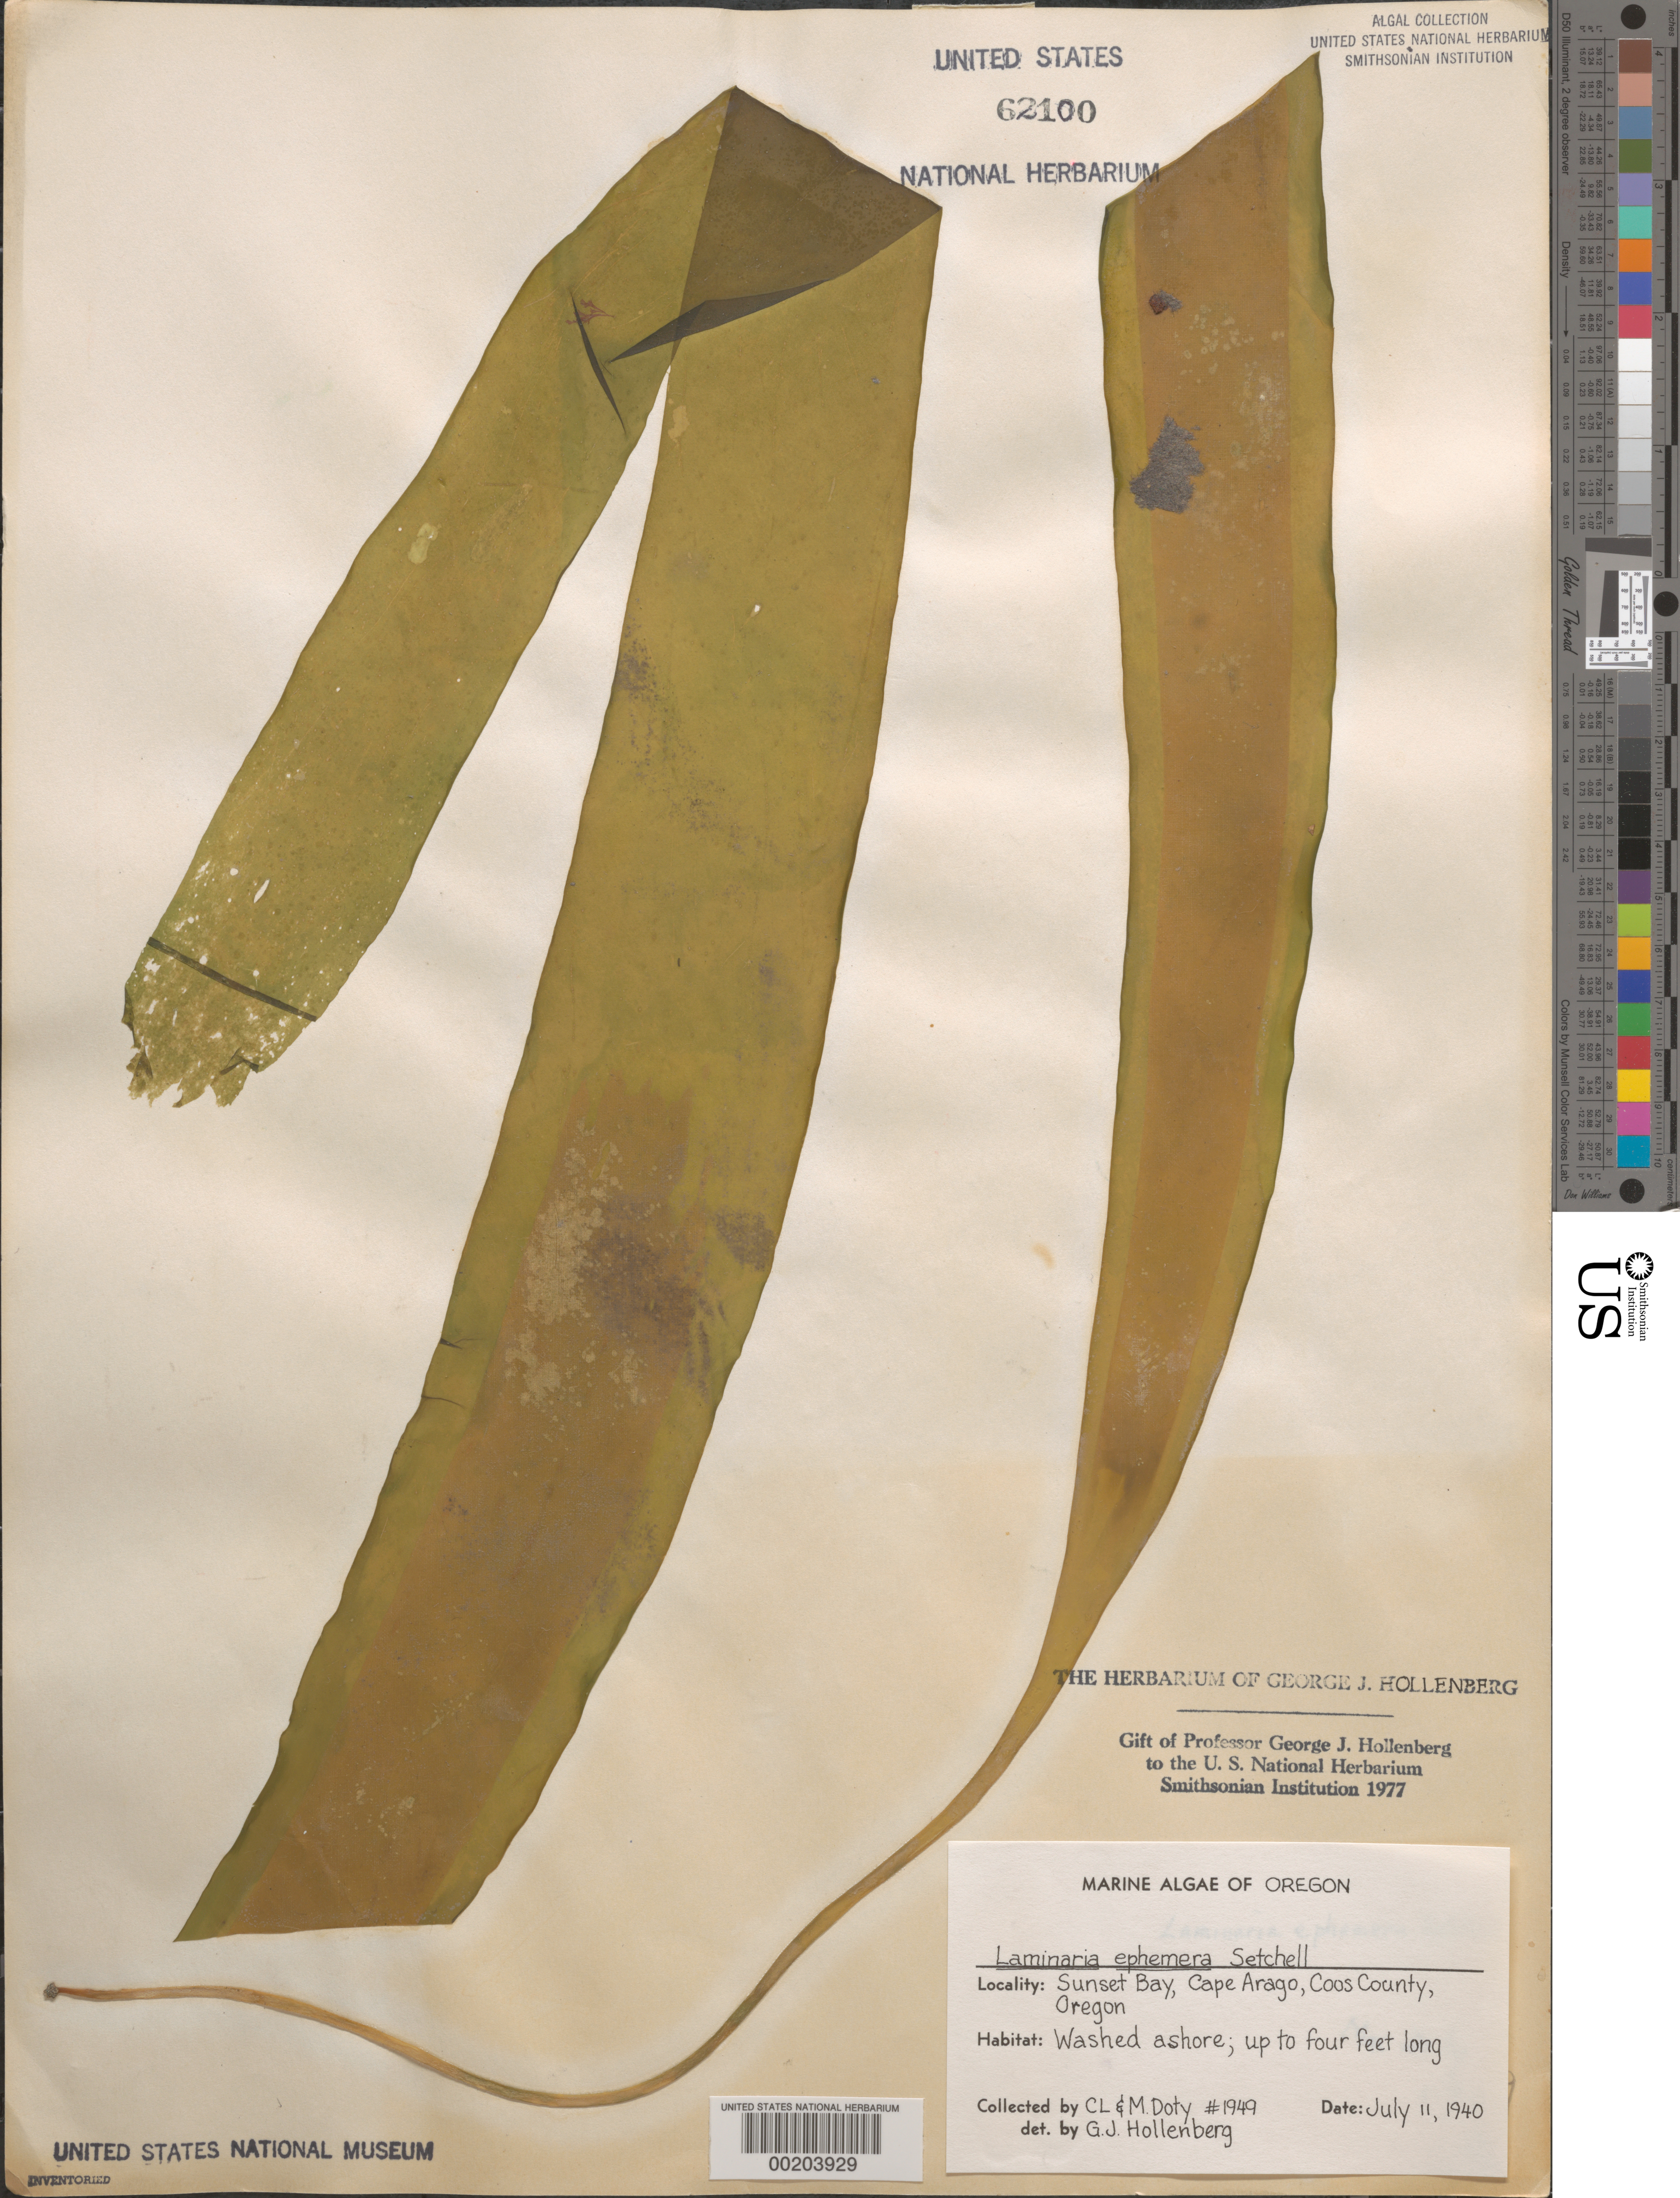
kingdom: Chromista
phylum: Ochrophyta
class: Phaeophyceae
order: Laminariales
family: Laminariaceae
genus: Laminaria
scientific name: Laminaria digitata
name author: (Hudson) J.V.Lamouroux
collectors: C. L. Doty & M. S. Doty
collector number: MSD 1949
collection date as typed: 11 Jul 1940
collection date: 1940-07-11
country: United States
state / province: Oregon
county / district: Coos County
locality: Sunset Bay, Cape Arago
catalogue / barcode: US 62100